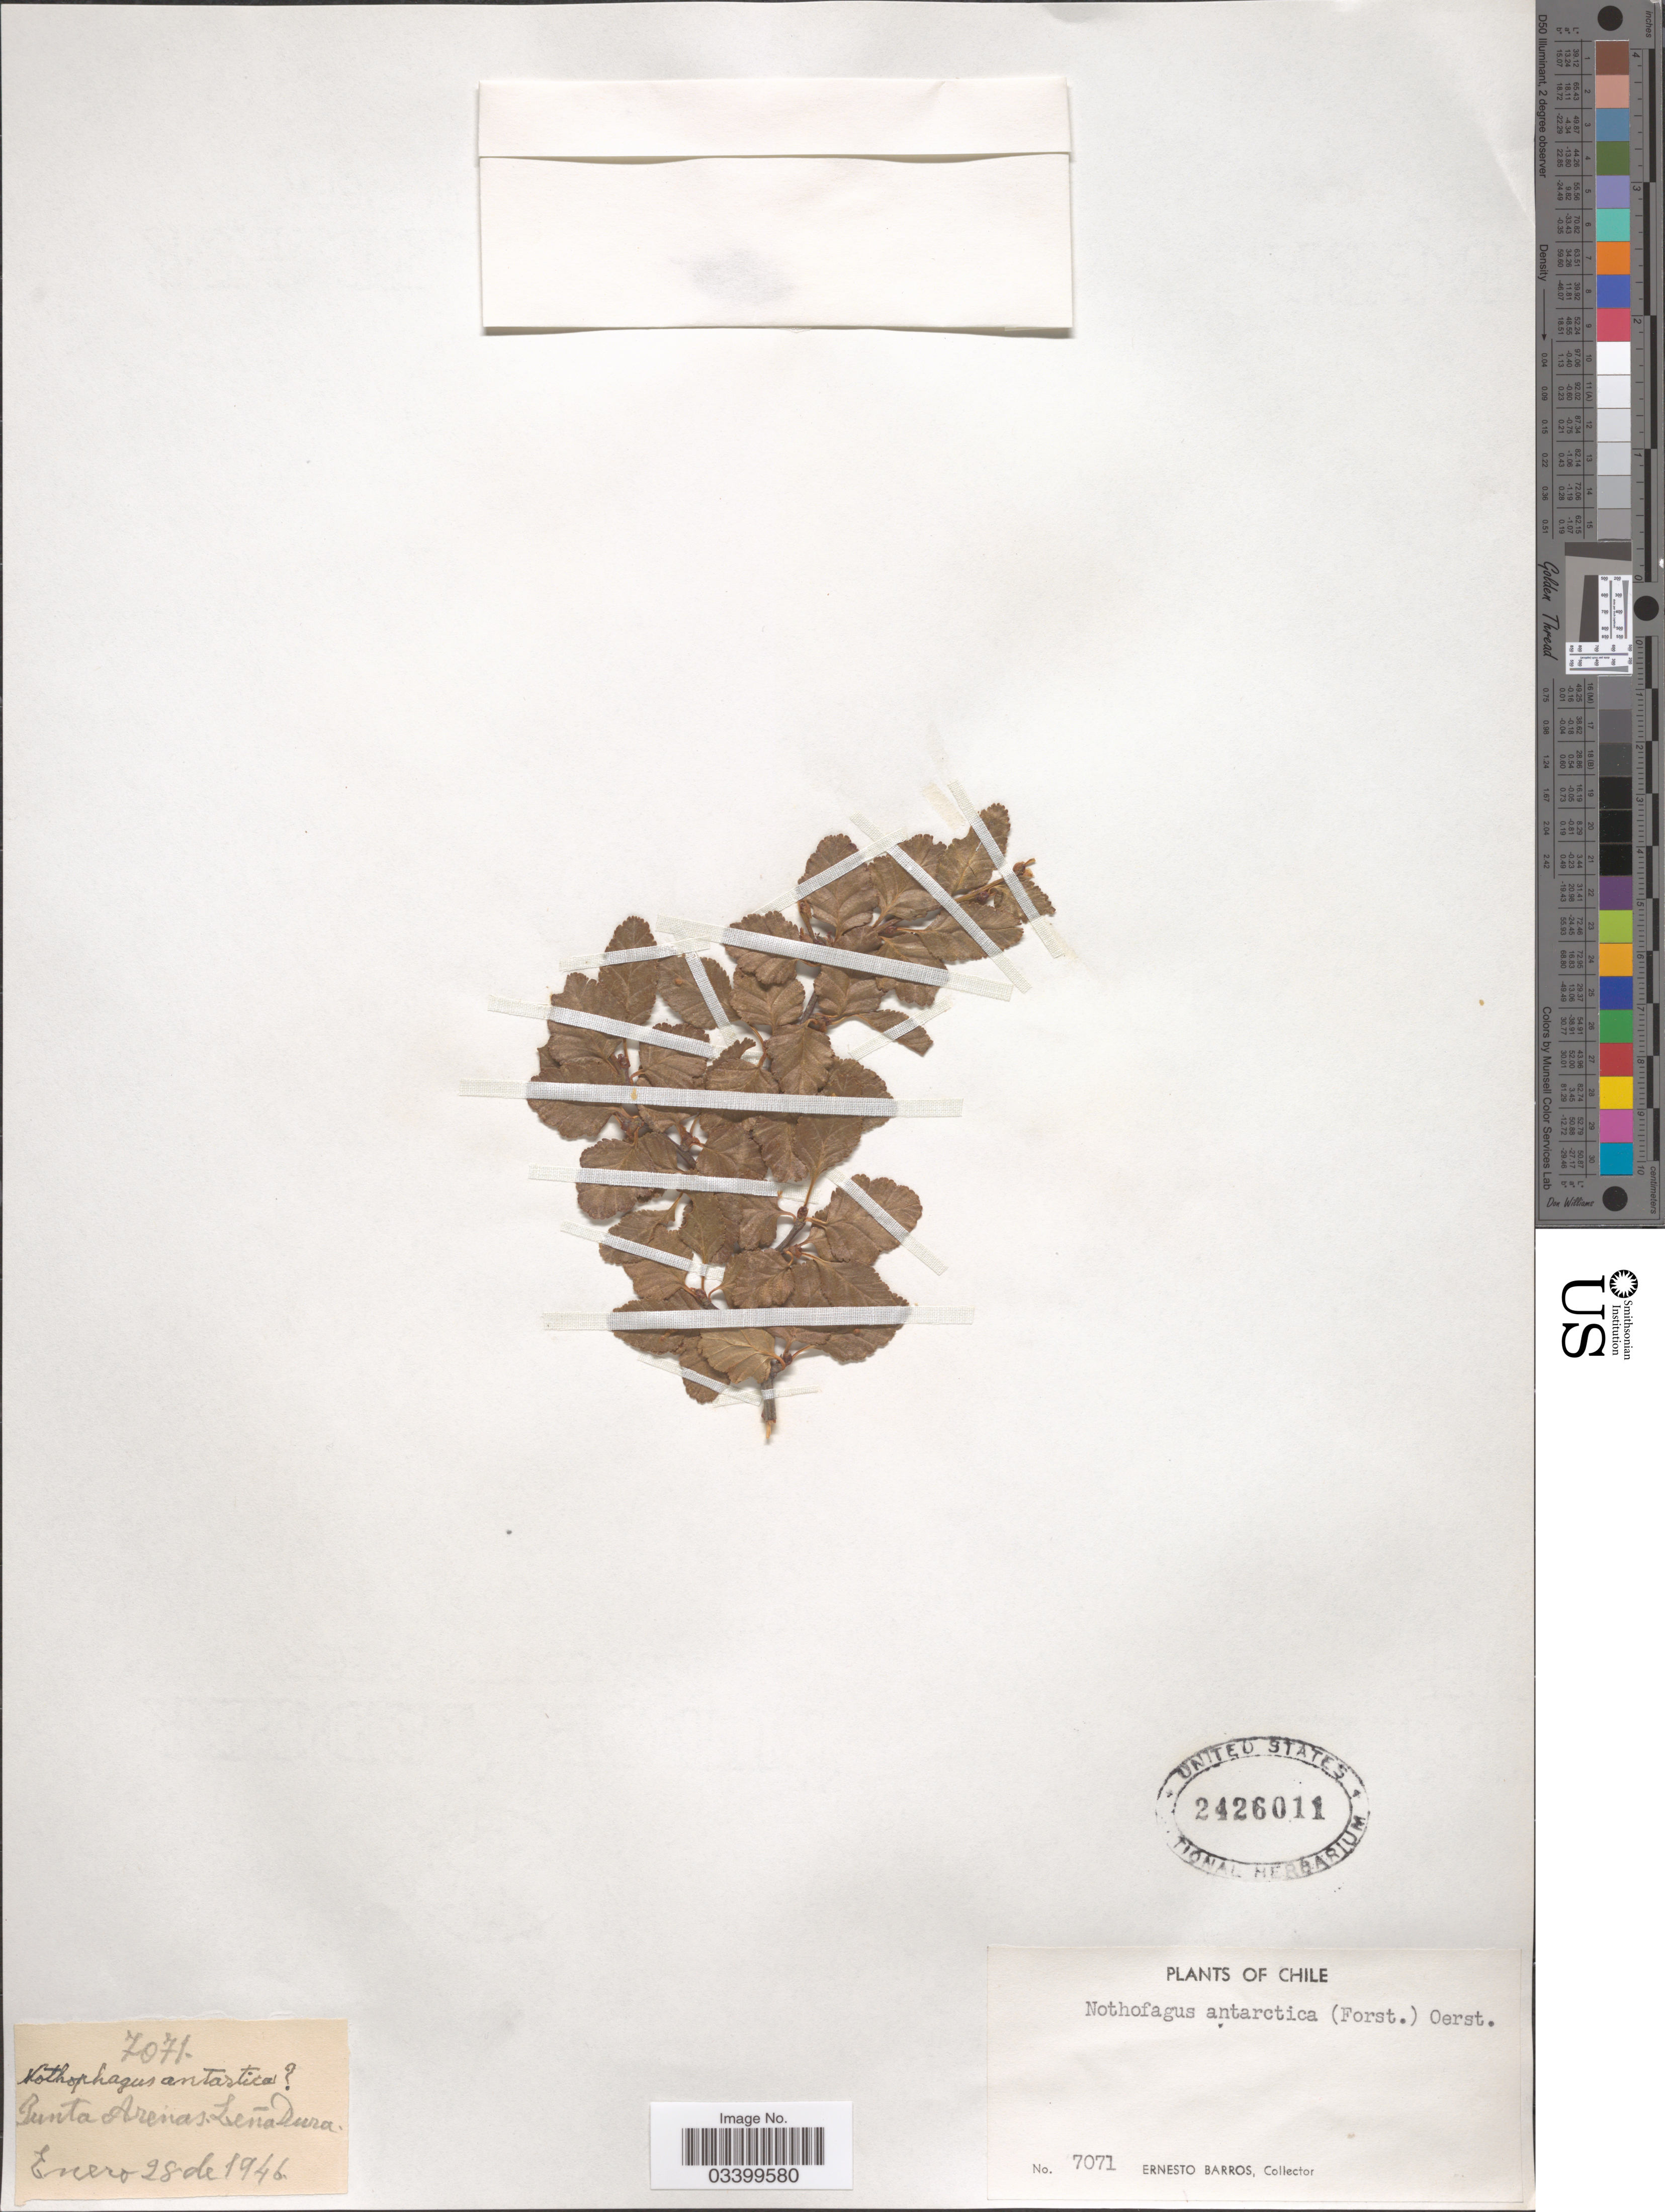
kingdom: Plantae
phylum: Tracheophyta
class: Magnoliopsida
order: Fagales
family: Nothofagaceae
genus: Nothofagus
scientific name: Nothofagus antarctica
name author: (G. Forst.) Oerst.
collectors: E. Barros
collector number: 7071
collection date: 1946-01-28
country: Chile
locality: Punta Arenas.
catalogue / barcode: US 2426011